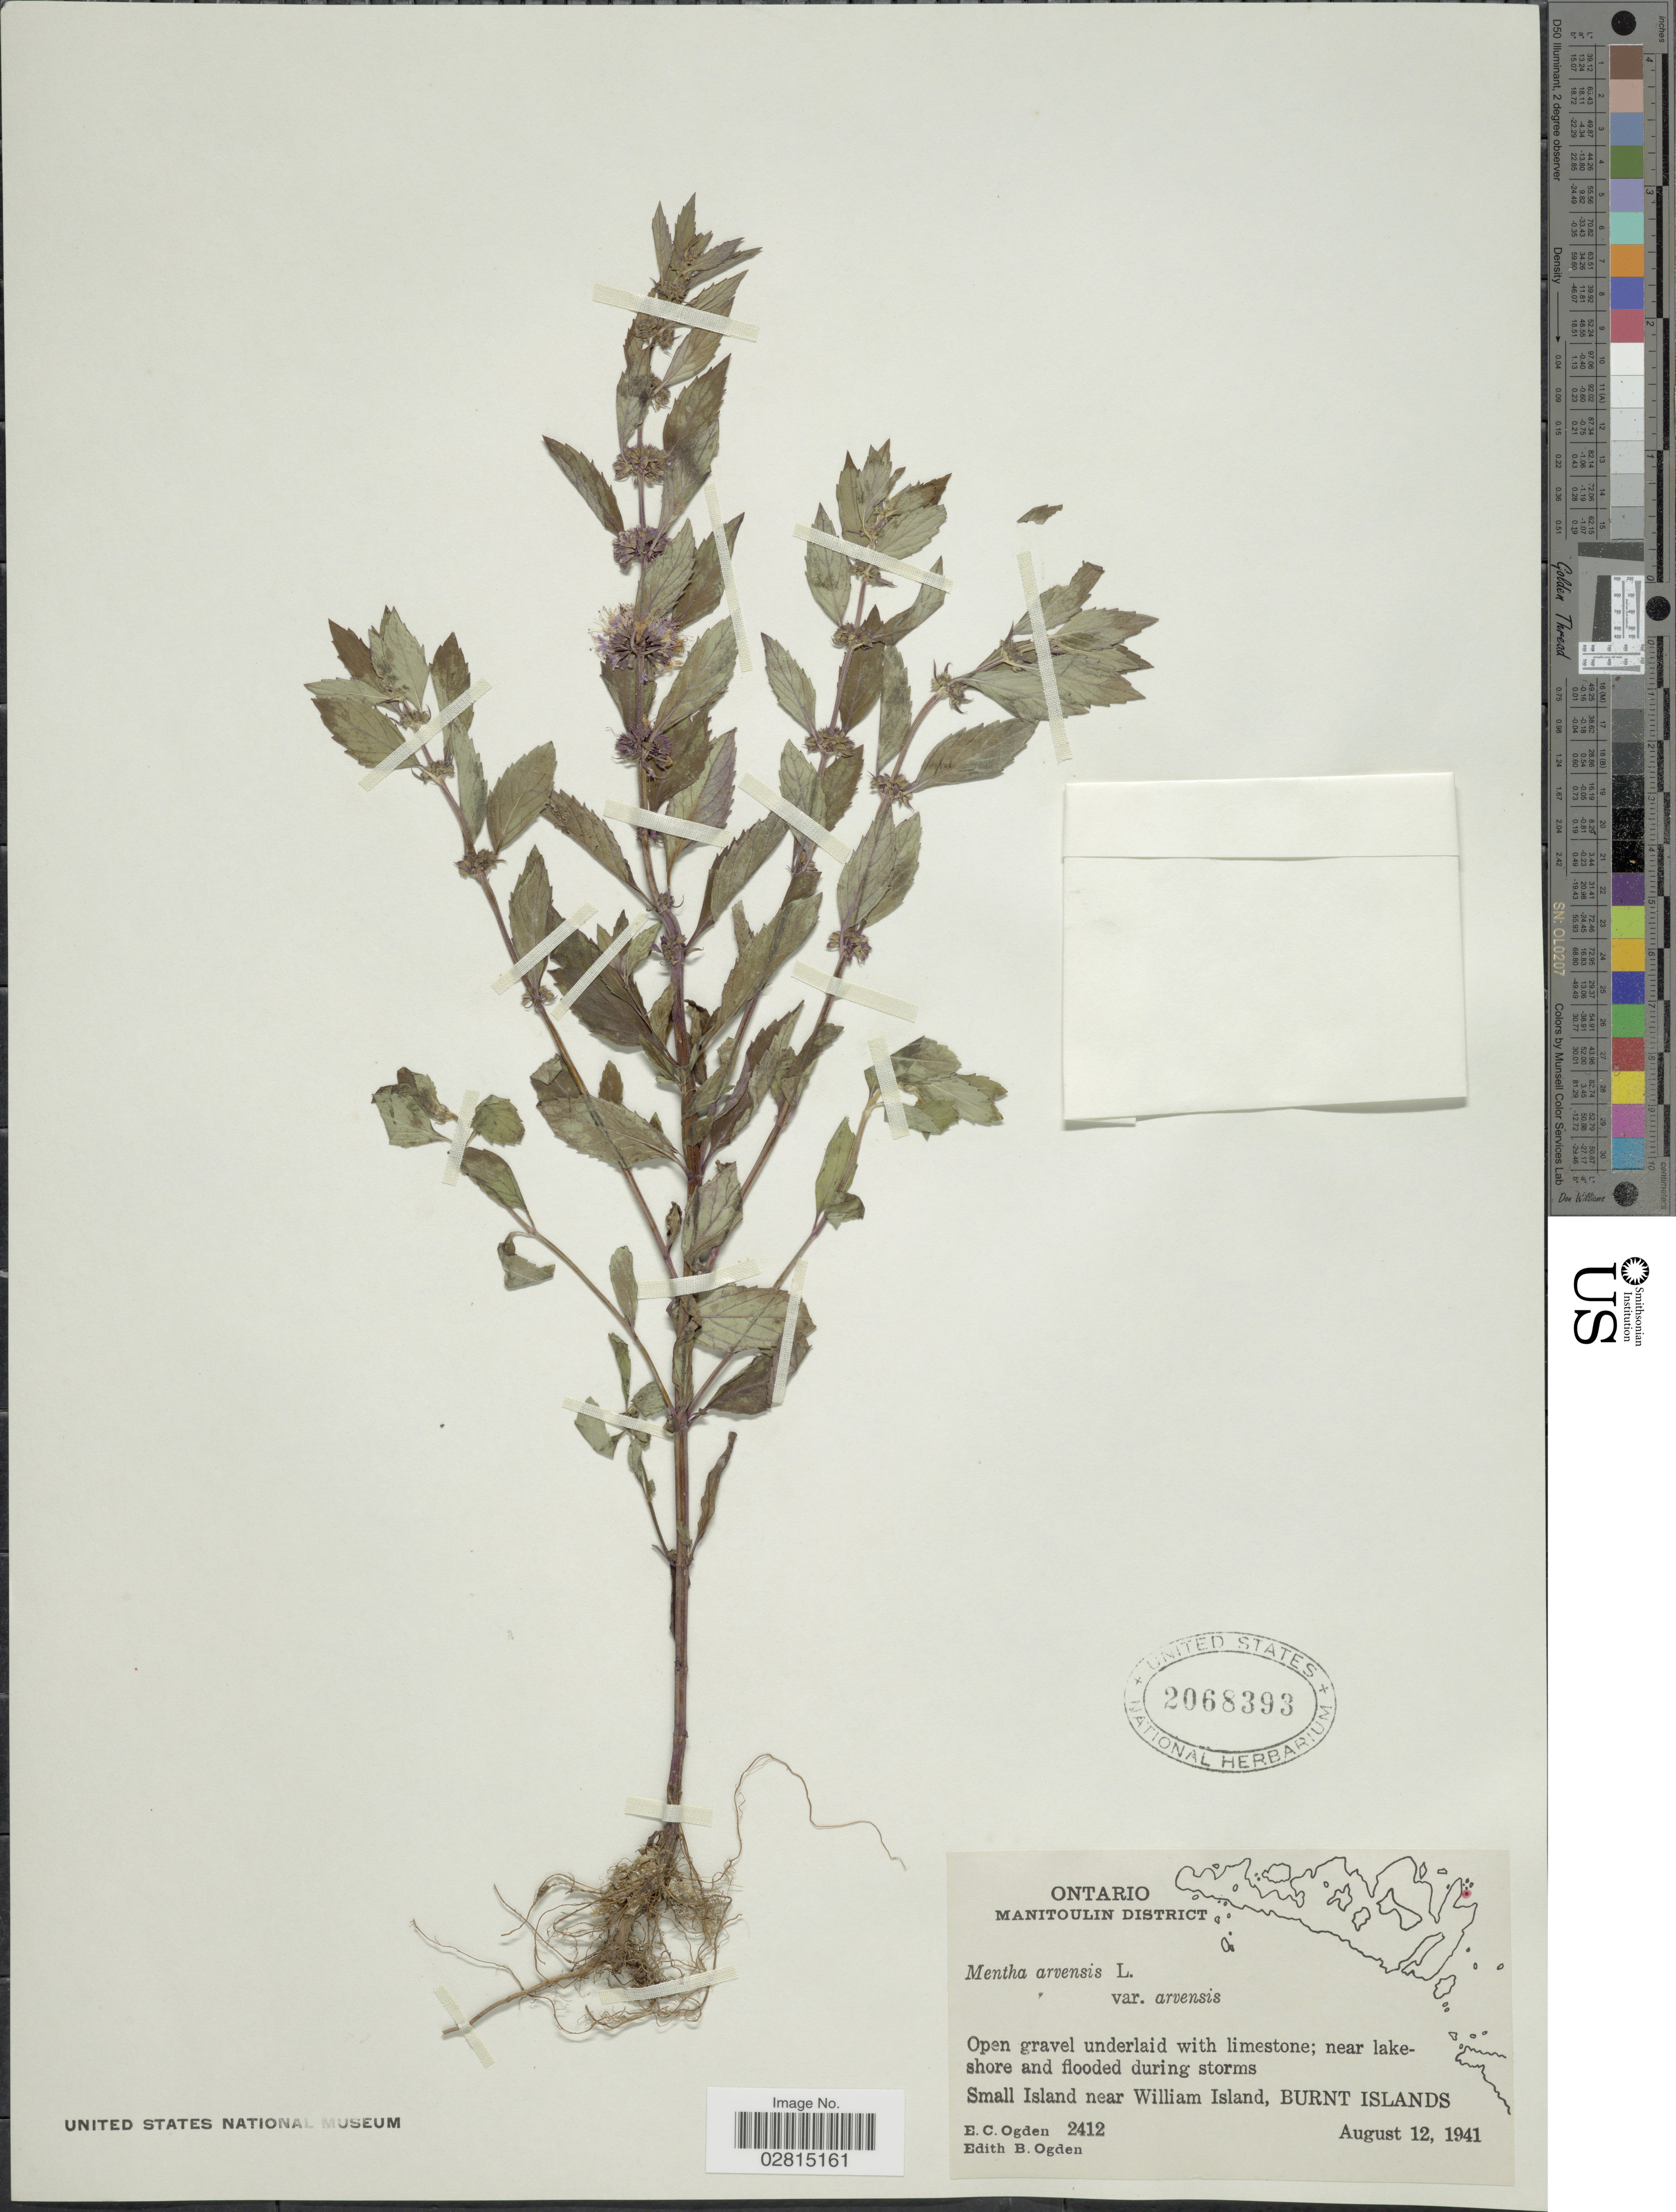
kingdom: Plantae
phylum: Tracheophyta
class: Magnoliopsida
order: Lamiales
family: Lamiaceae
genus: Mentha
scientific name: Mentha arvensis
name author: L.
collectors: E. Ogden & E. Ogden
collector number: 2412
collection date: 1941-08-12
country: Canada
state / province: Ontario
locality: Manitoulin District, Small Island near William Island, Burnt Islands.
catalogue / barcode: US 2068393